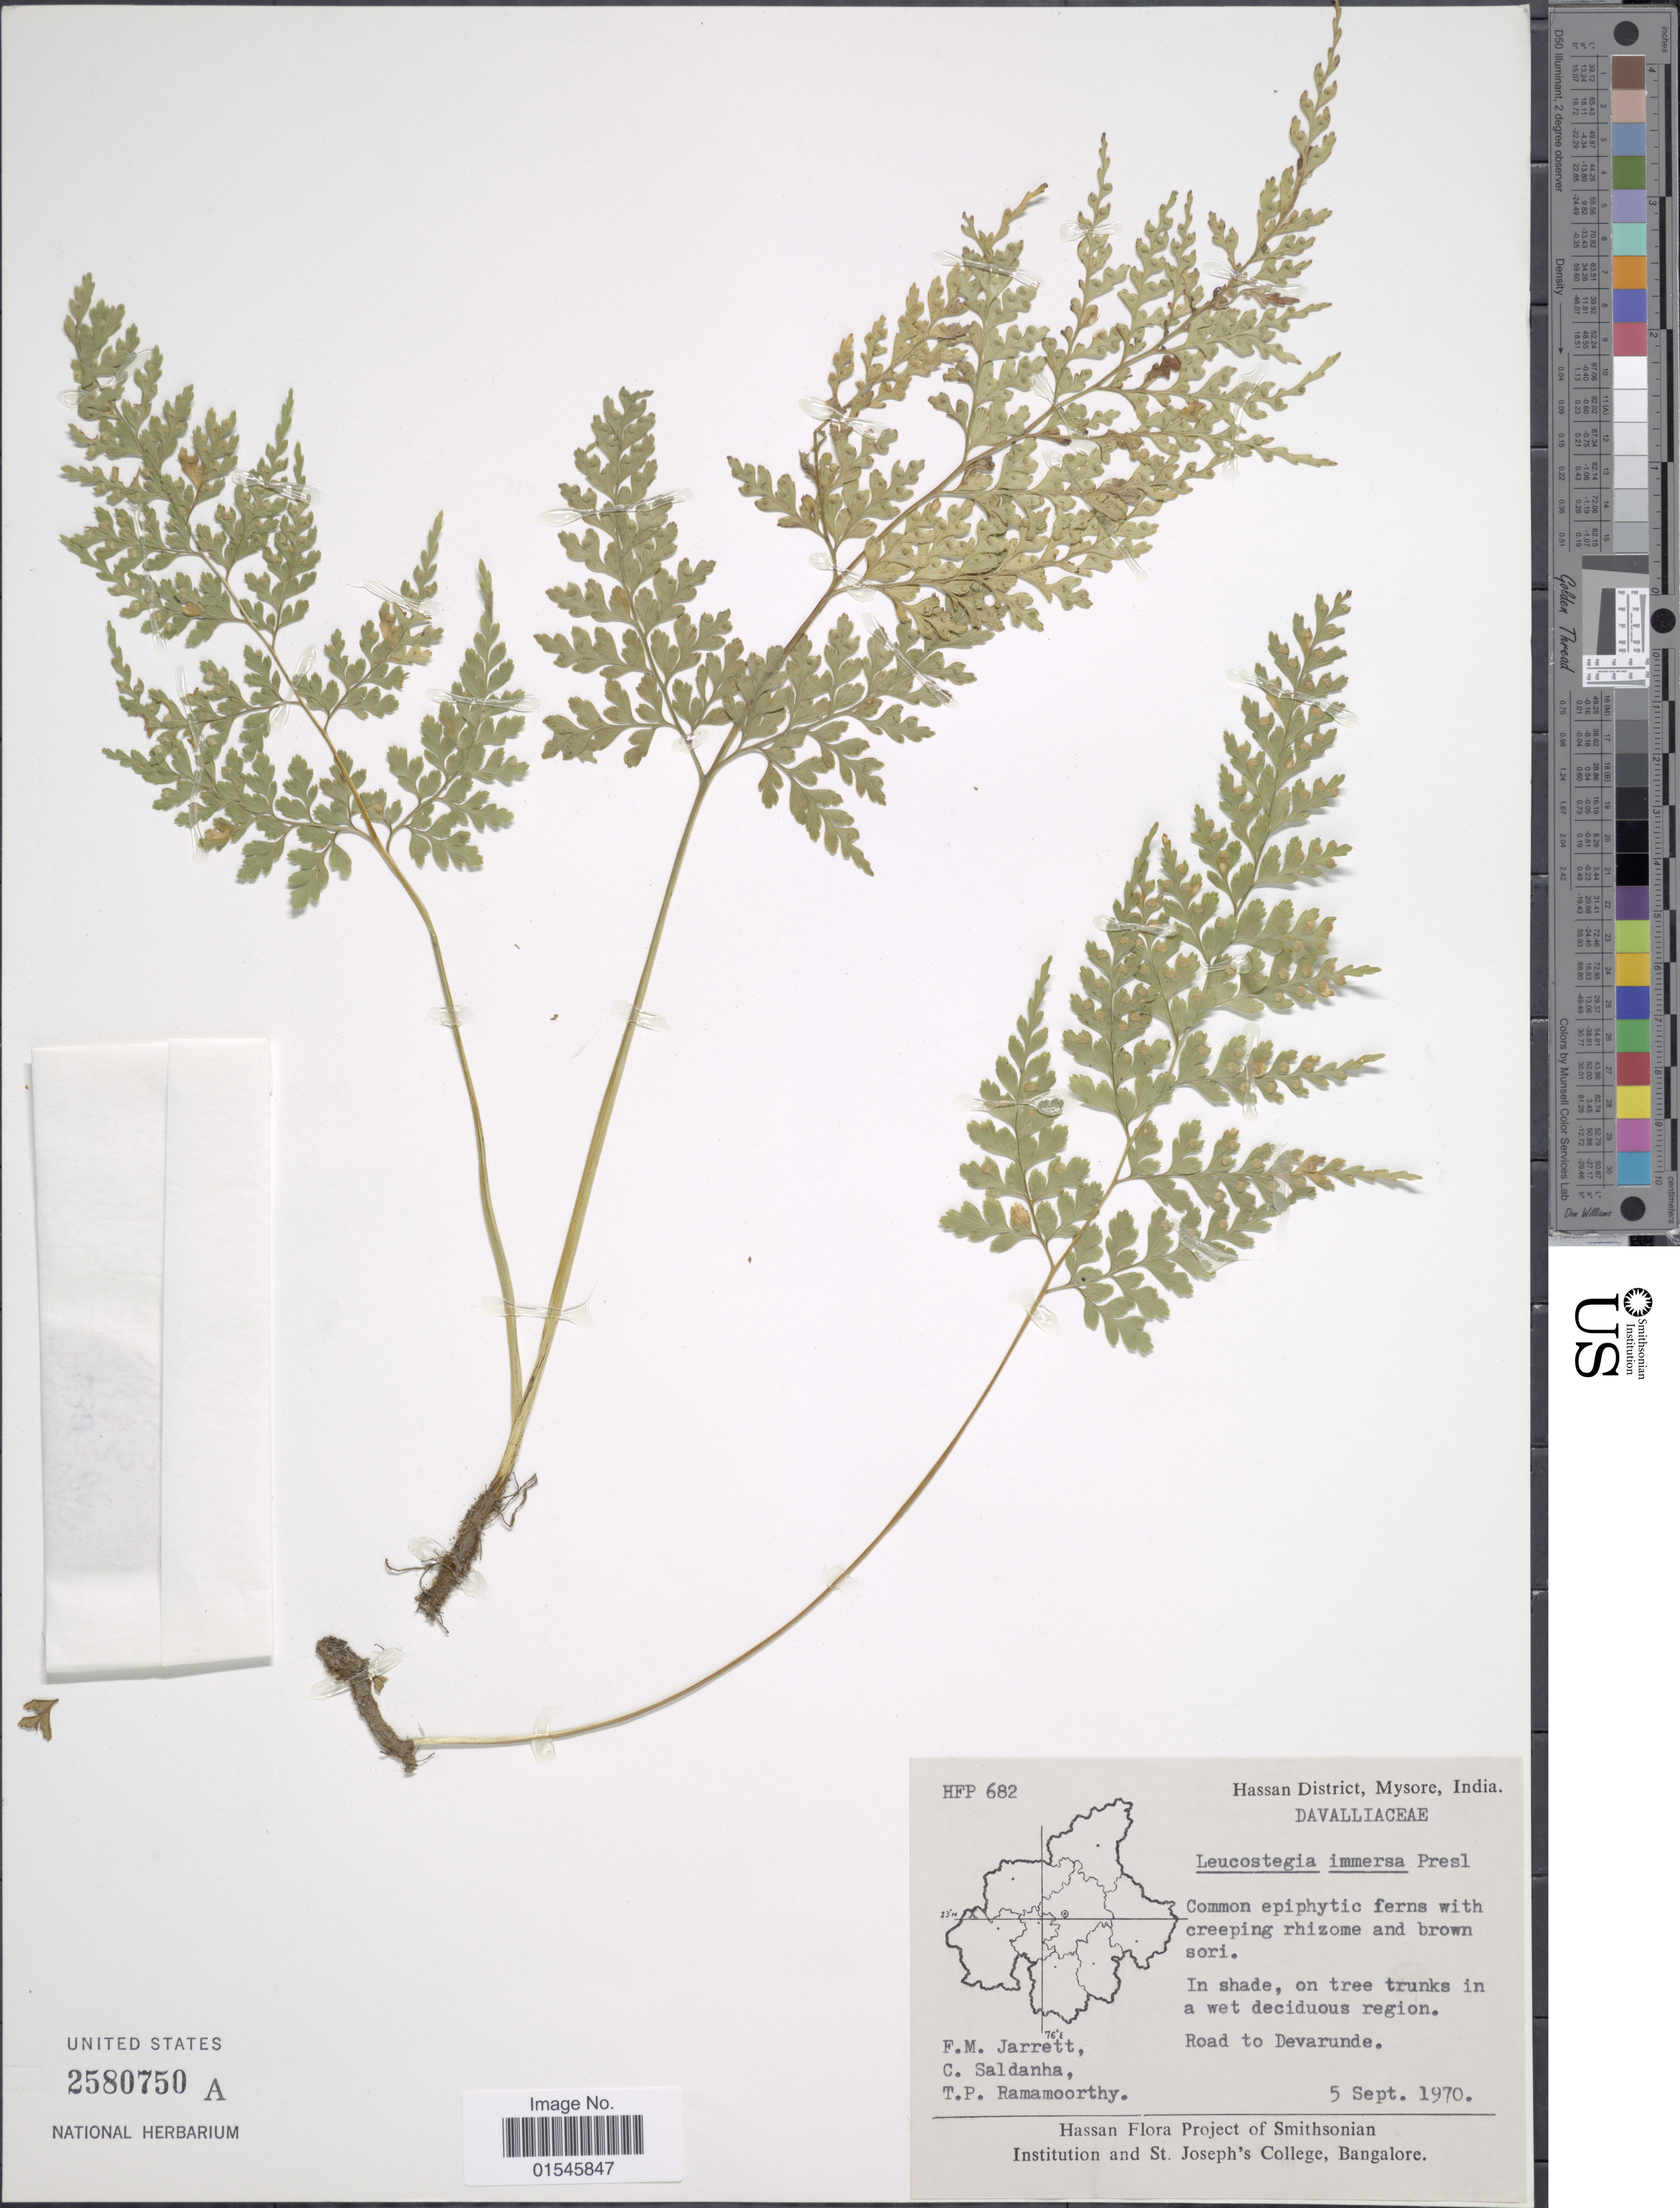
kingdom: Plantae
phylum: Tracheophyta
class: Polypodiopsida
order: Polypodiales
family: Hypodematiaceae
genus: Leucostegia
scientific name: Leucostegia truncata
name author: (D. Don) Fraser-Jenk.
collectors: F. M. Jarrett, C. Saldanha & T. P. Ramamoorthy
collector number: HFP 682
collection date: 1970-09-05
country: India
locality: Hassan District, Mysore, Road to Devarunde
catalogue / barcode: US 2580750A